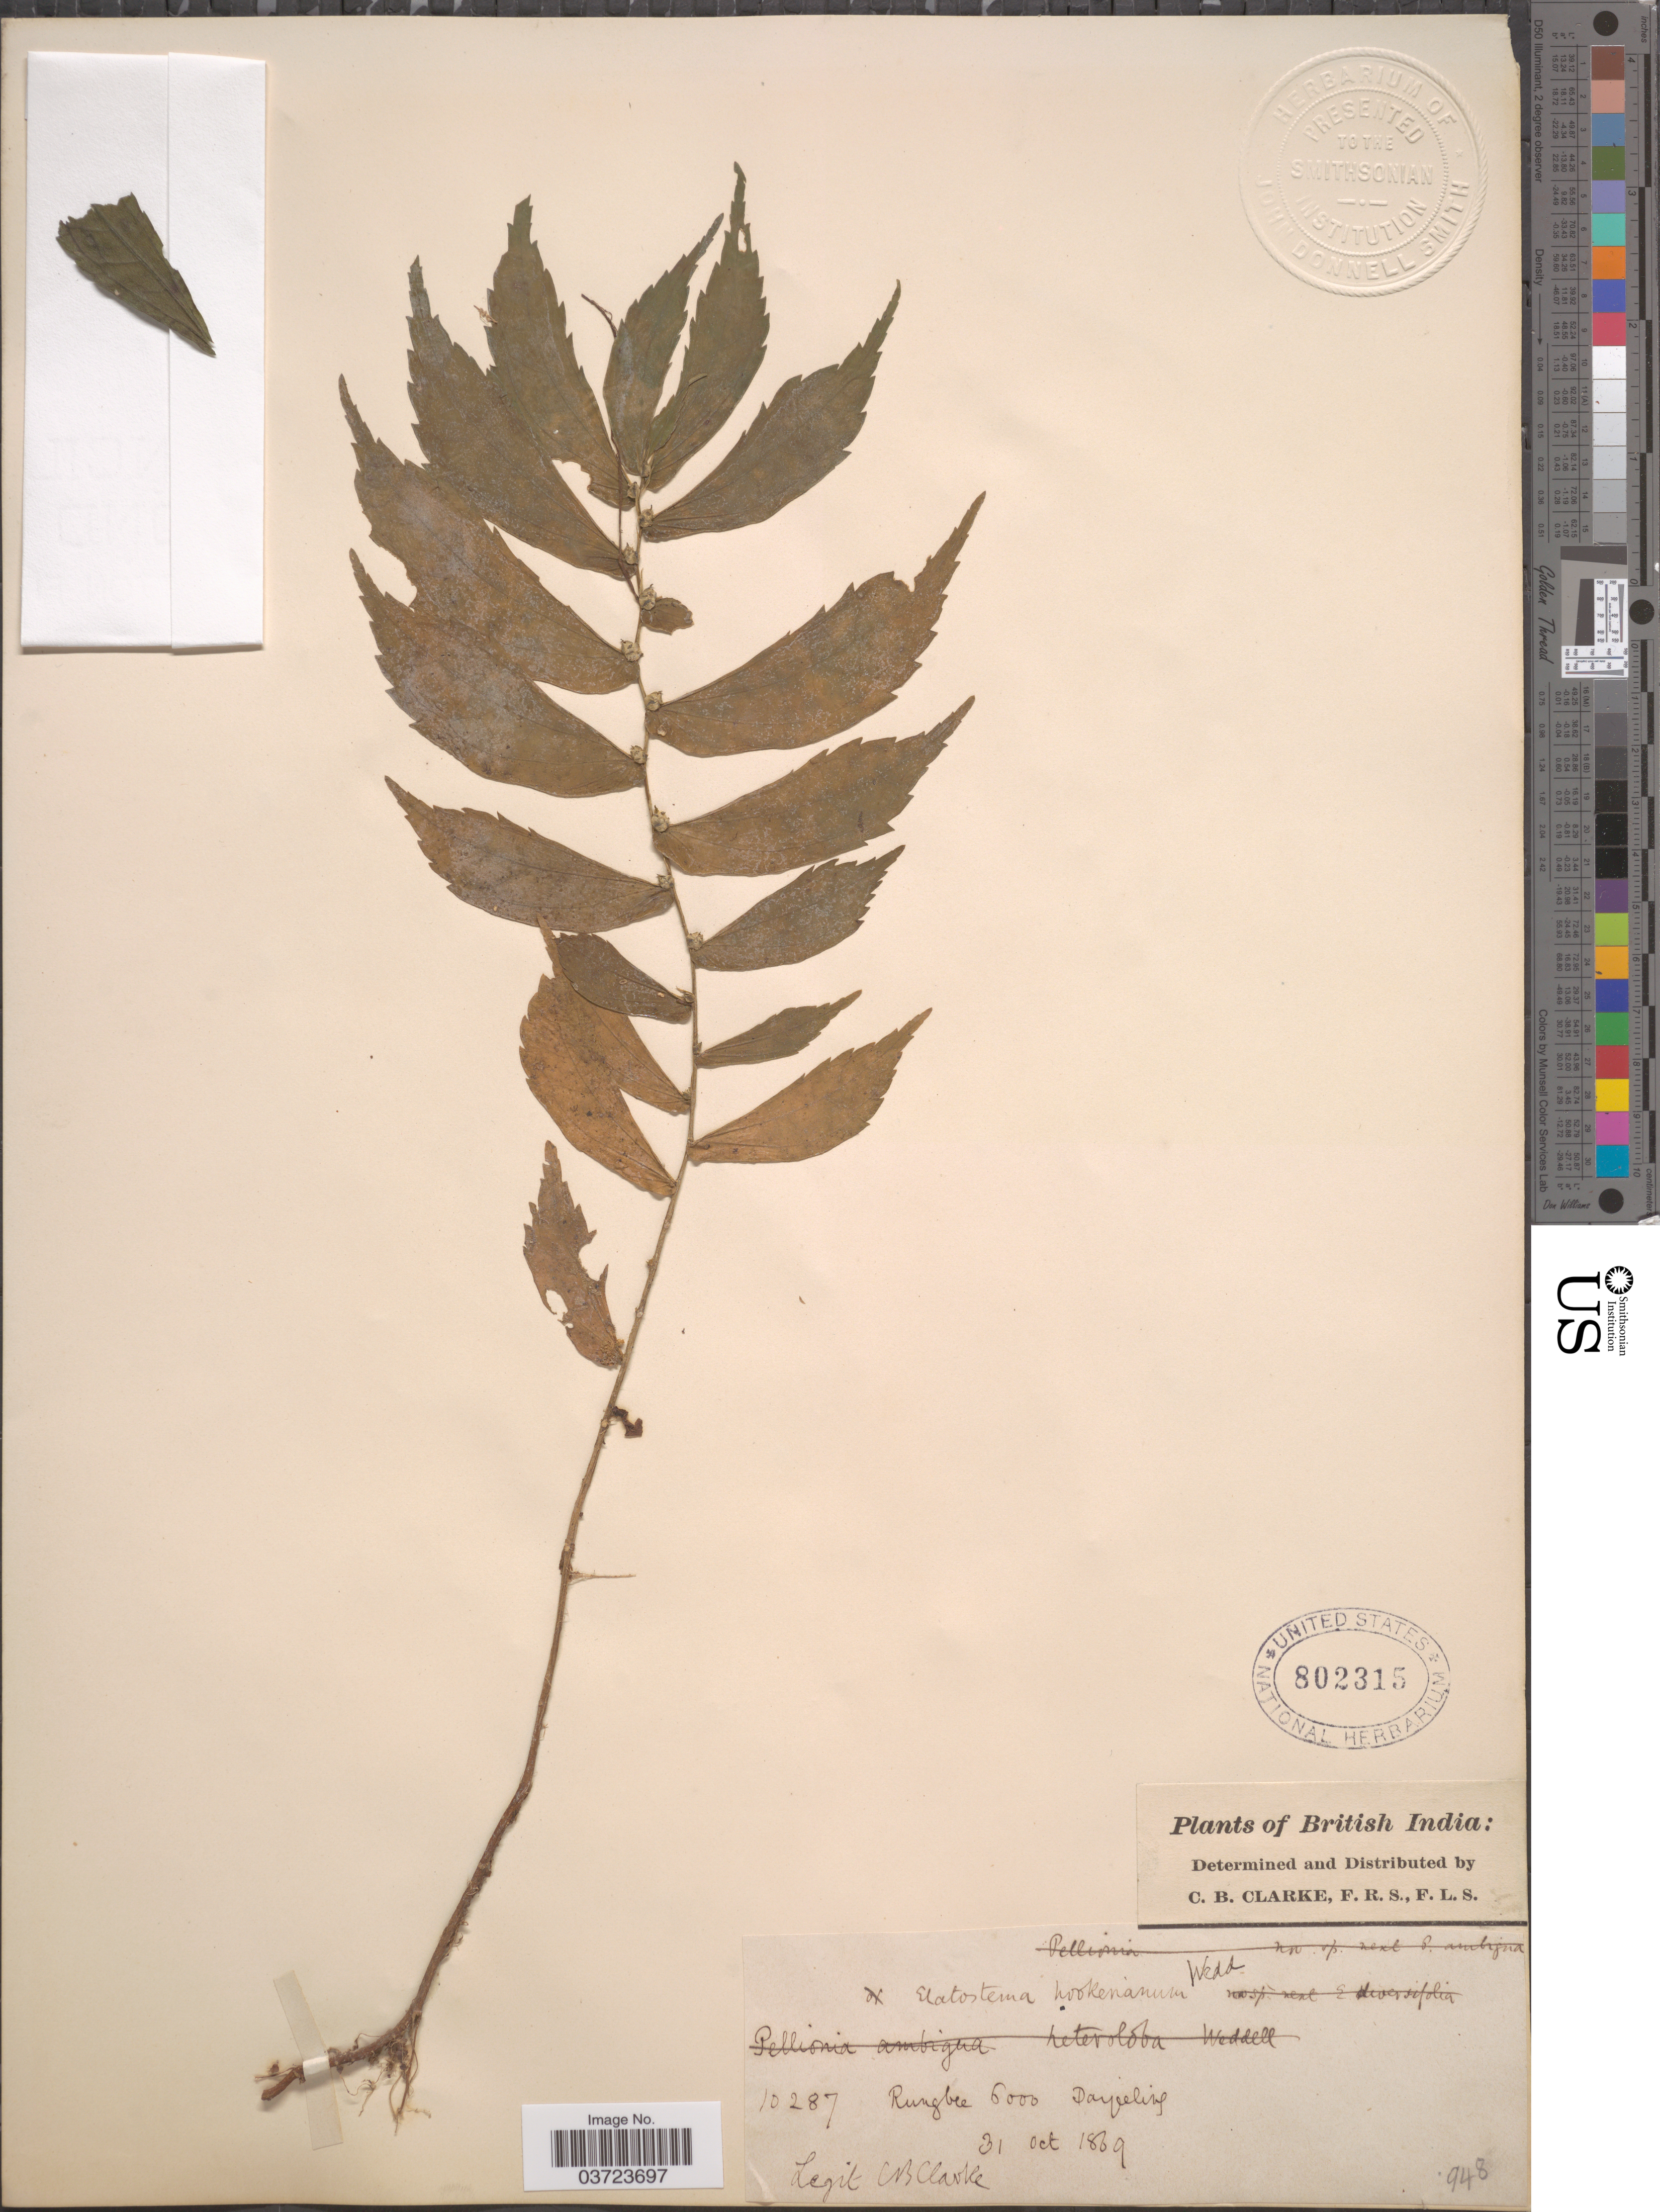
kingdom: Plantae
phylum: Tracheophyta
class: Magnoliopsida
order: Rosales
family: Urticaceae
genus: Elatostema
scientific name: Elatostema hookerianum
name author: Wedd.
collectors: C. B. Clarke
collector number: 10287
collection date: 1869-10-31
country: India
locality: British India. Rungbee, Darjeeling.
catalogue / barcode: US 802315